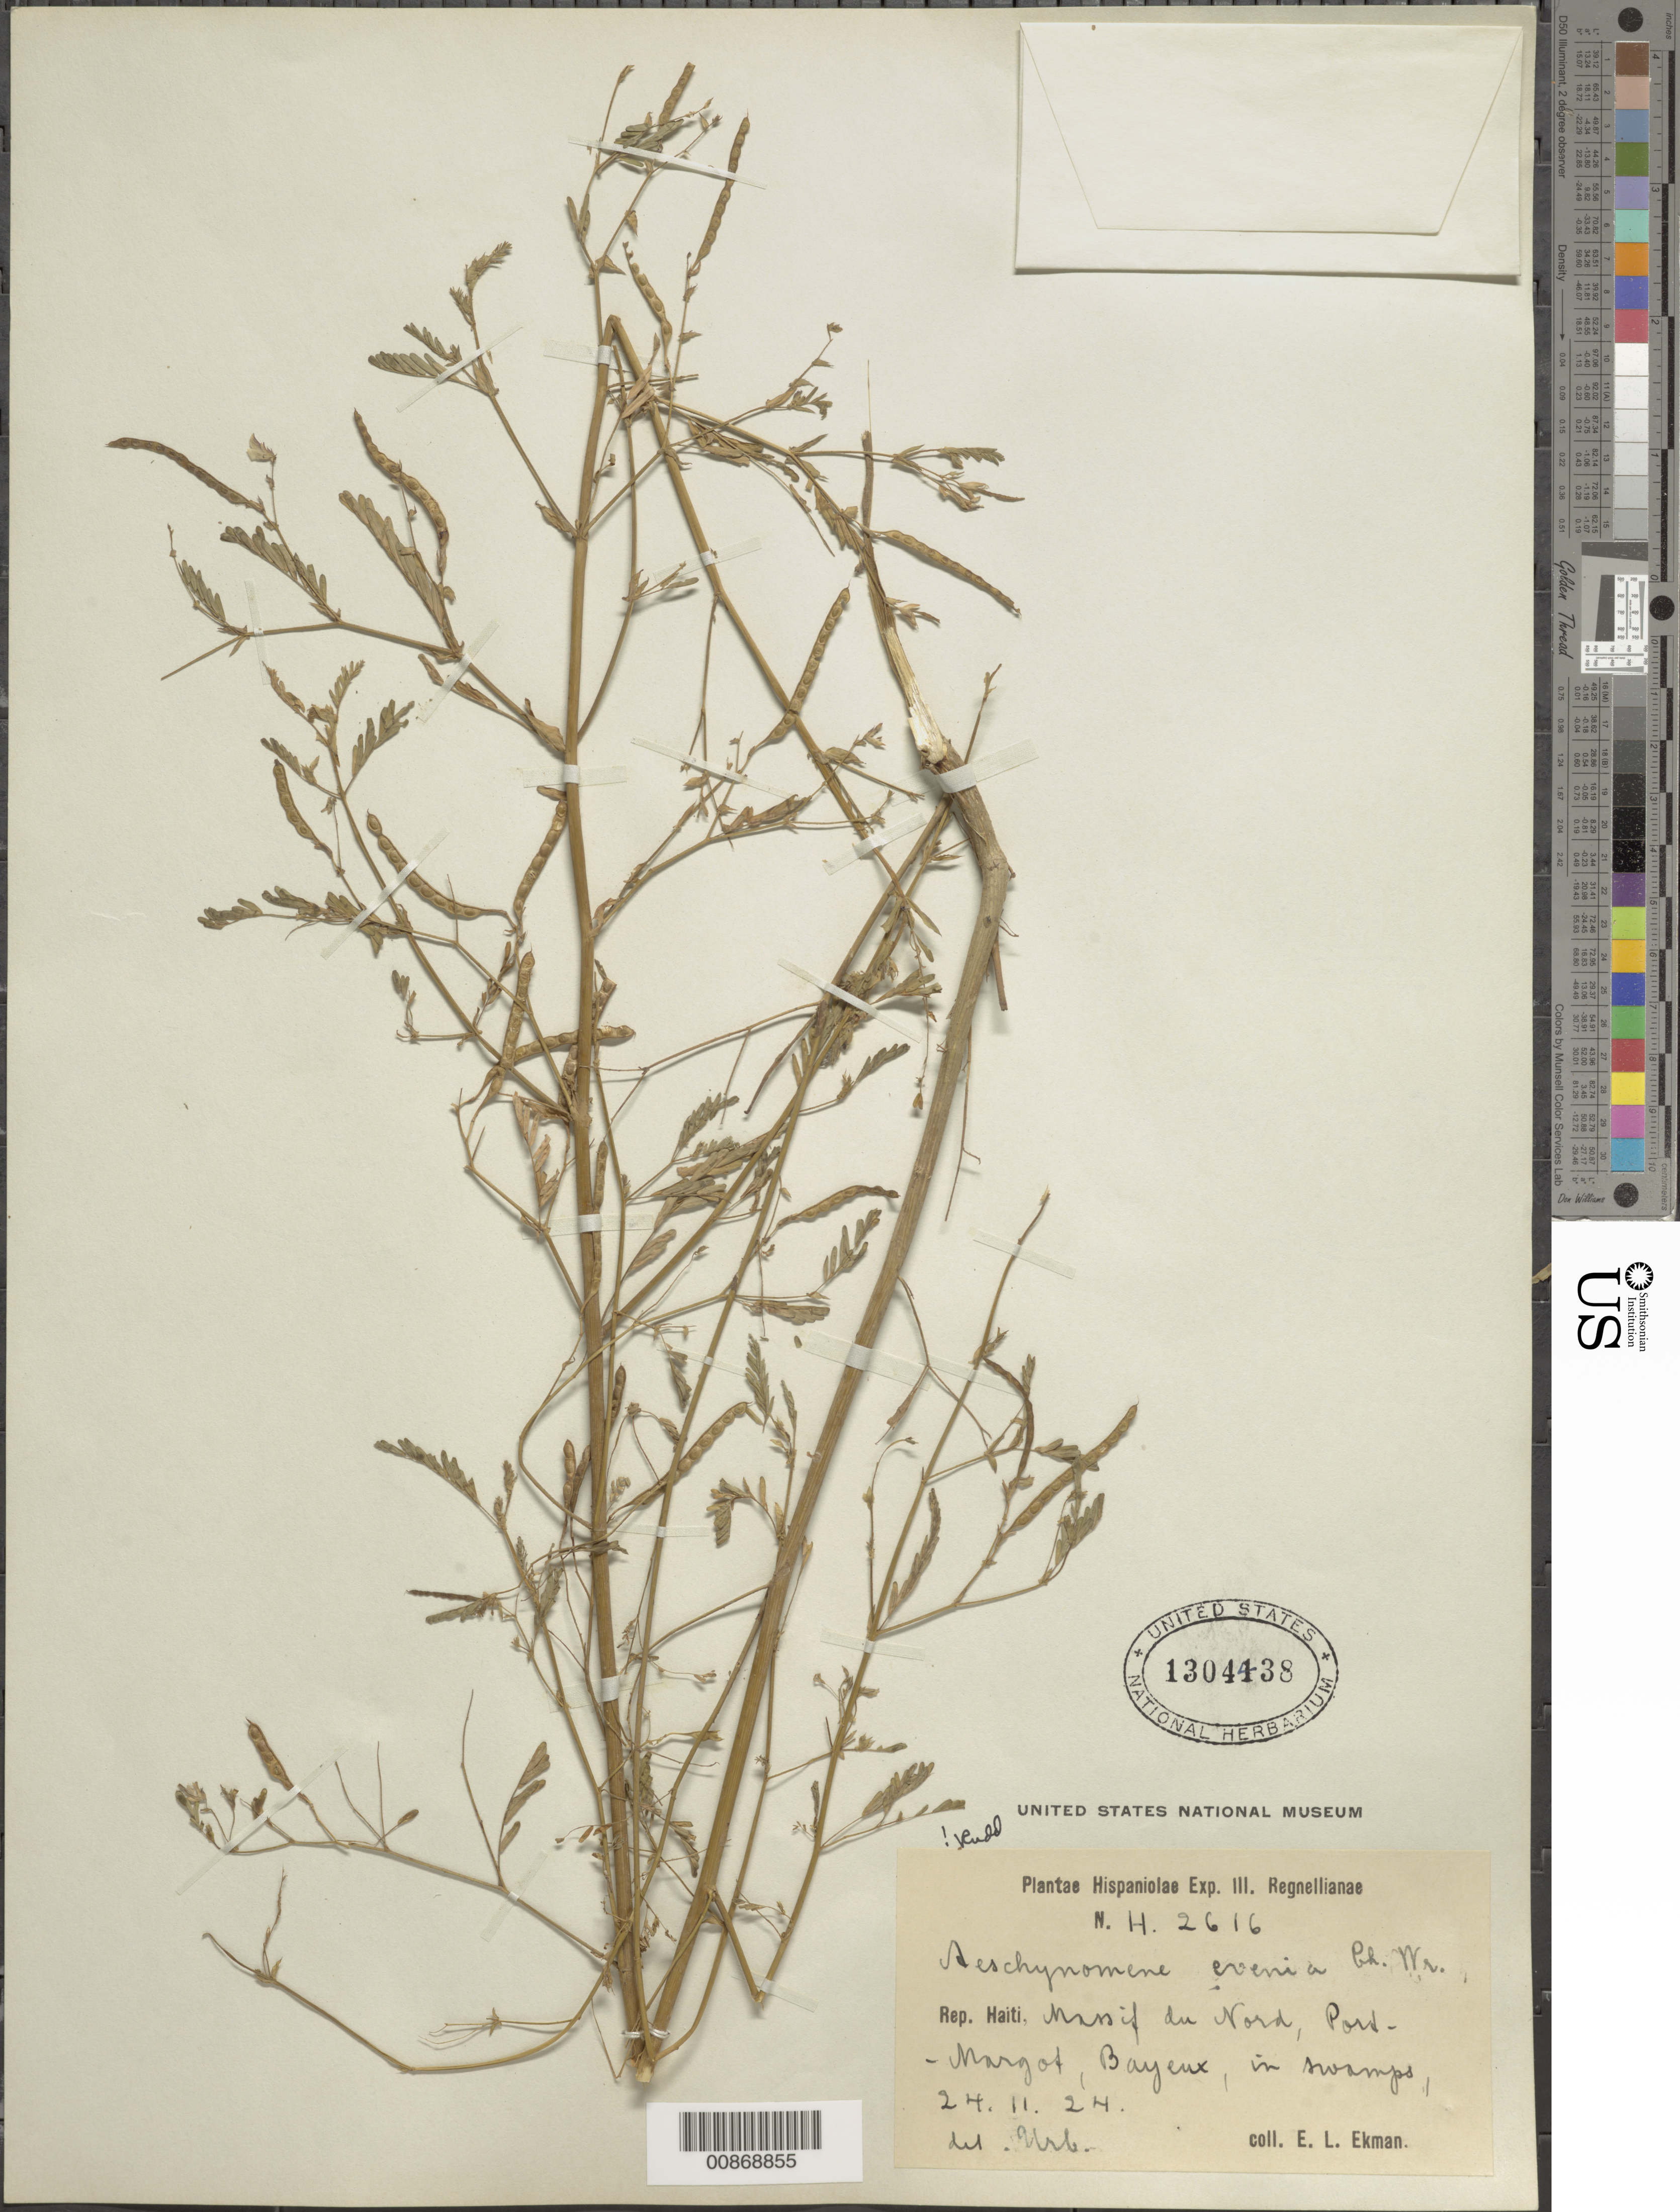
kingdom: Plantae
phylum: Tracheophyta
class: Magnoliopsida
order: Fabales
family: Fabaceae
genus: Aeschynomene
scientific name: Aeschynomene evenia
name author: C. Wright in Sauvalle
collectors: E. L. Ekman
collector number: H 2616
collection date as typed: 24 Nov 1924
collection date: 1924-11-24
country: Haiti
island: Hispaniola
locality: Massif du Nord, Port-Margot, Bayeux.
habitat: In swamps.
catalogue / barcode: US 1304438